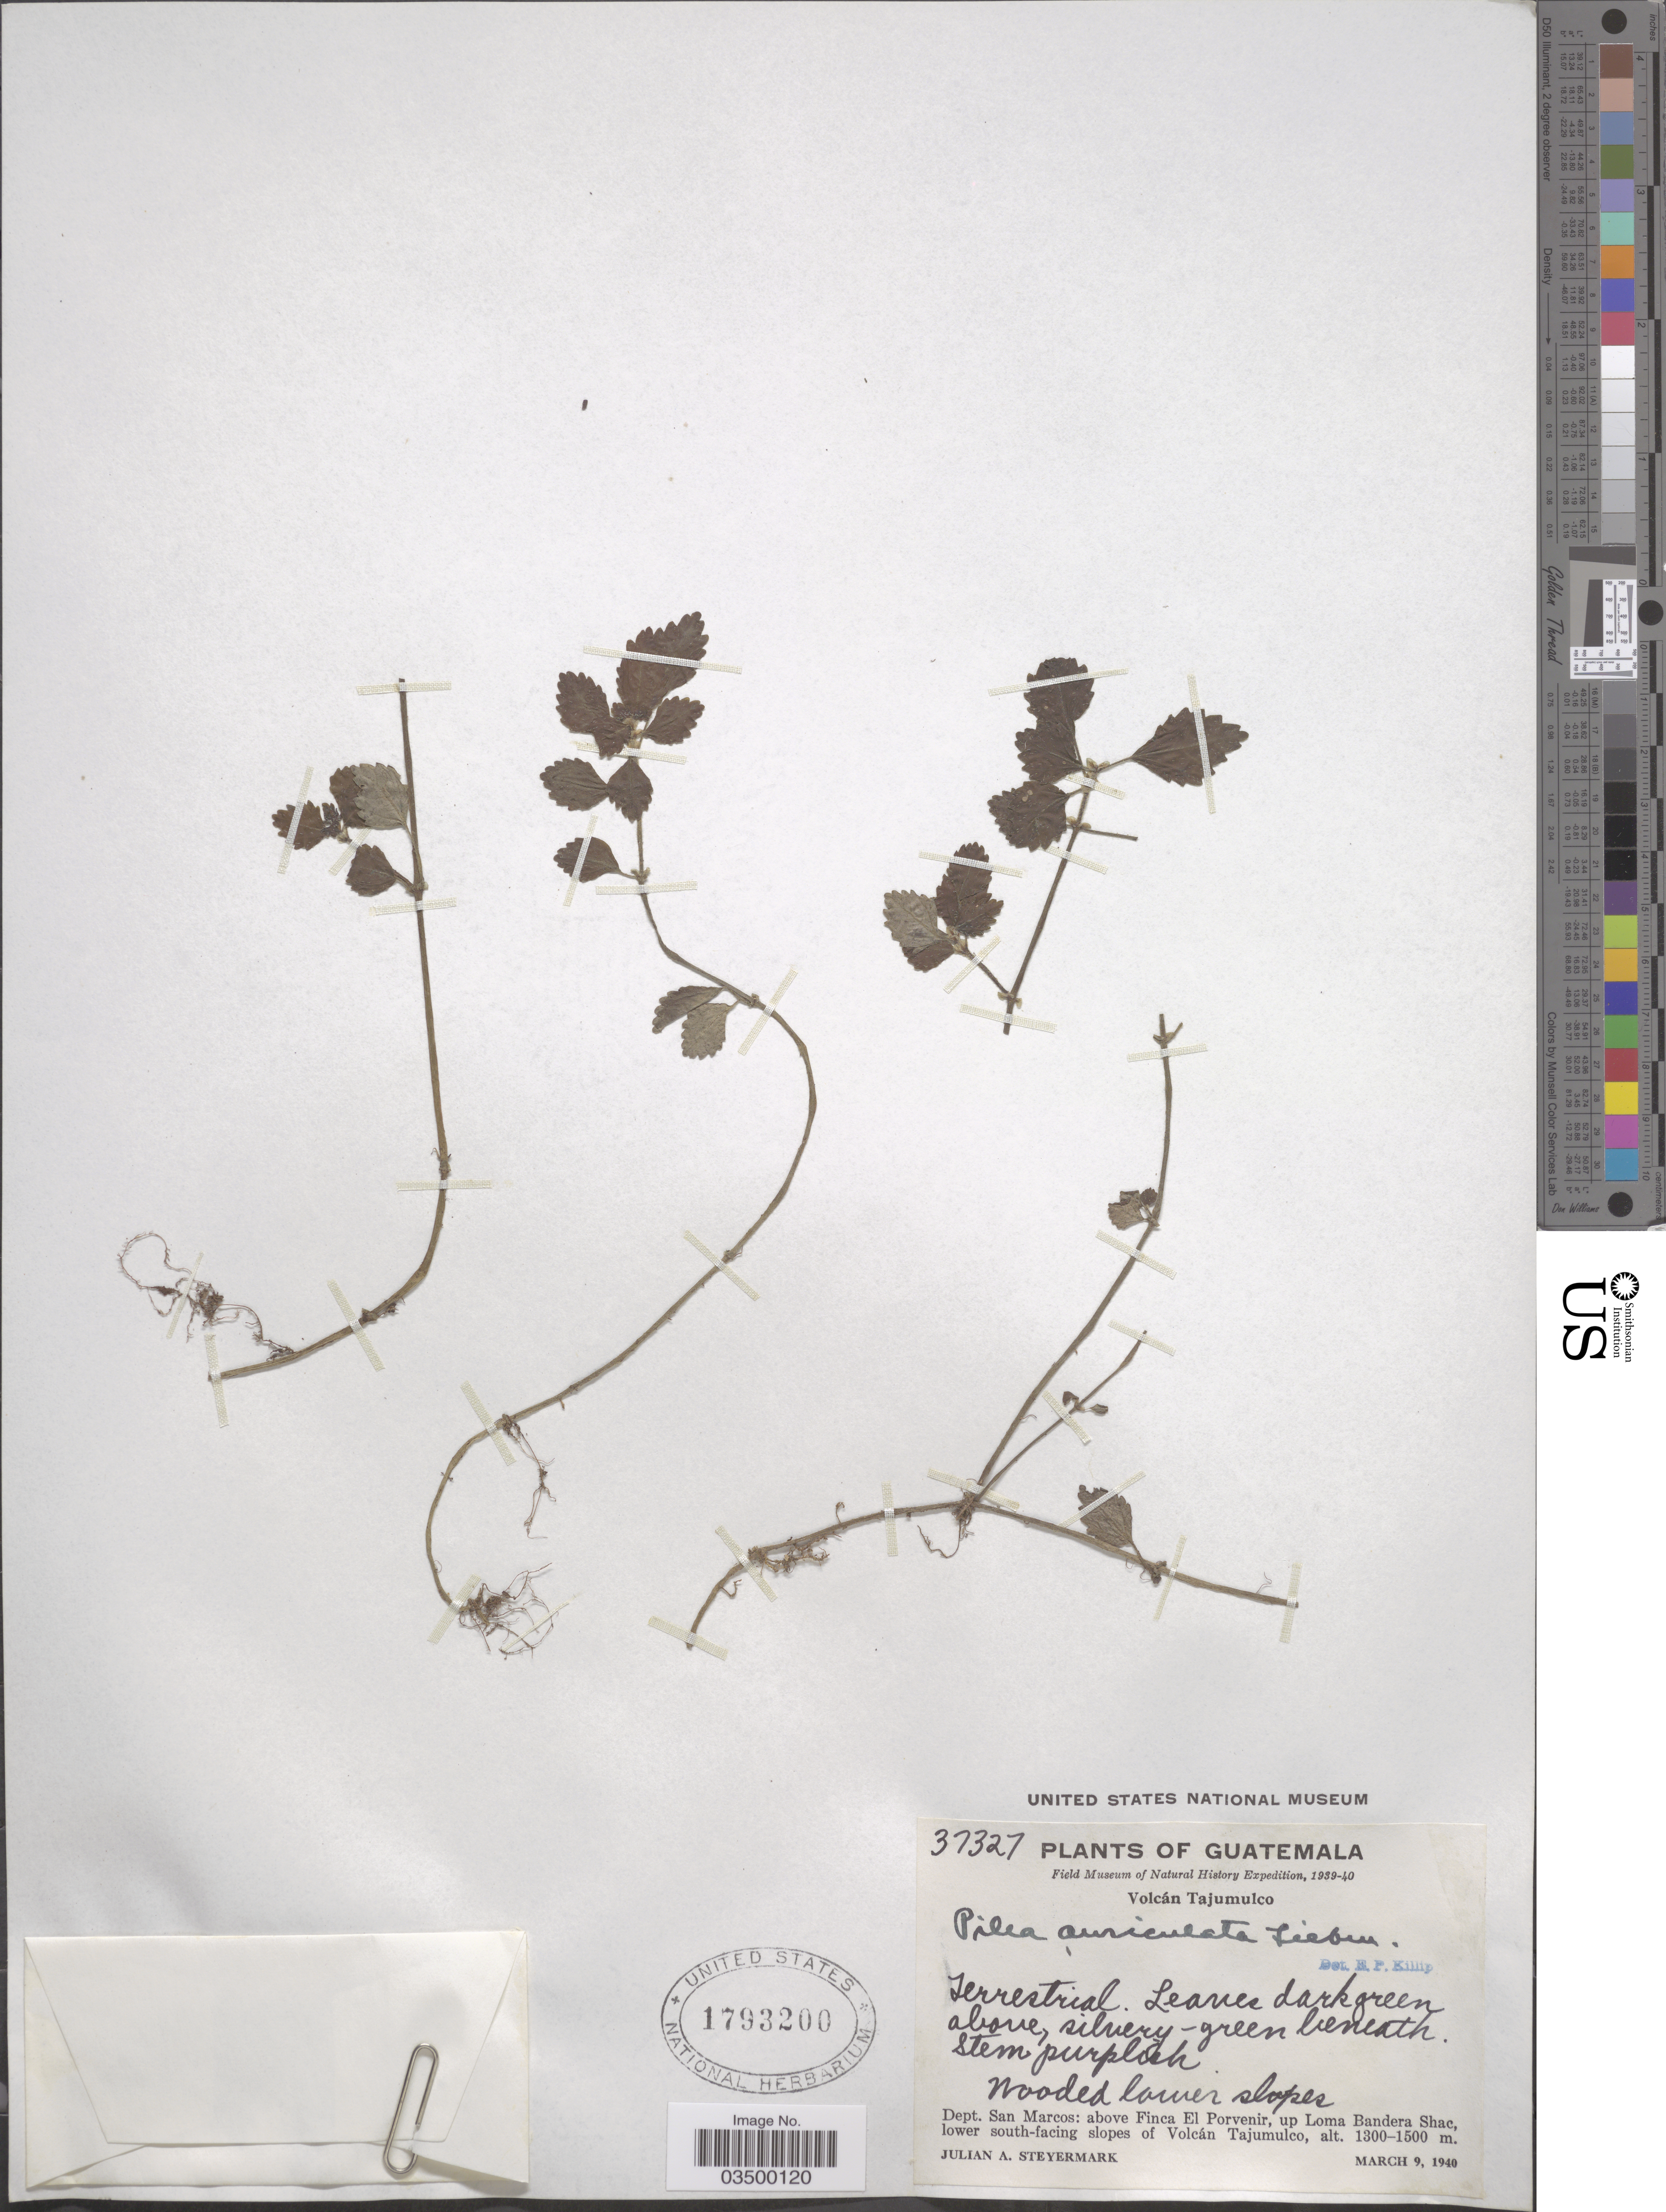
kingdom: Plantae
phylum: Tracheophyta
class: Magnoliopsida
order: Rosales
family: Urticaceae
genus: Pilea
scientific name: Pilea auriculata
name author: Liebm.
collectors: J. Steyermark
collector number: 37327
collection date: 1940-03-09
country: Guatemala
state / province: San Marcos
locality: Volcán Tahumulco. Dept. San Marcos: above Finca El Porvenir, up Loma Bandera Shac, lower south-facing slopes of Volcán Tajumulco.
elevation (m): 1300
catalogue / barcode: US 1793200